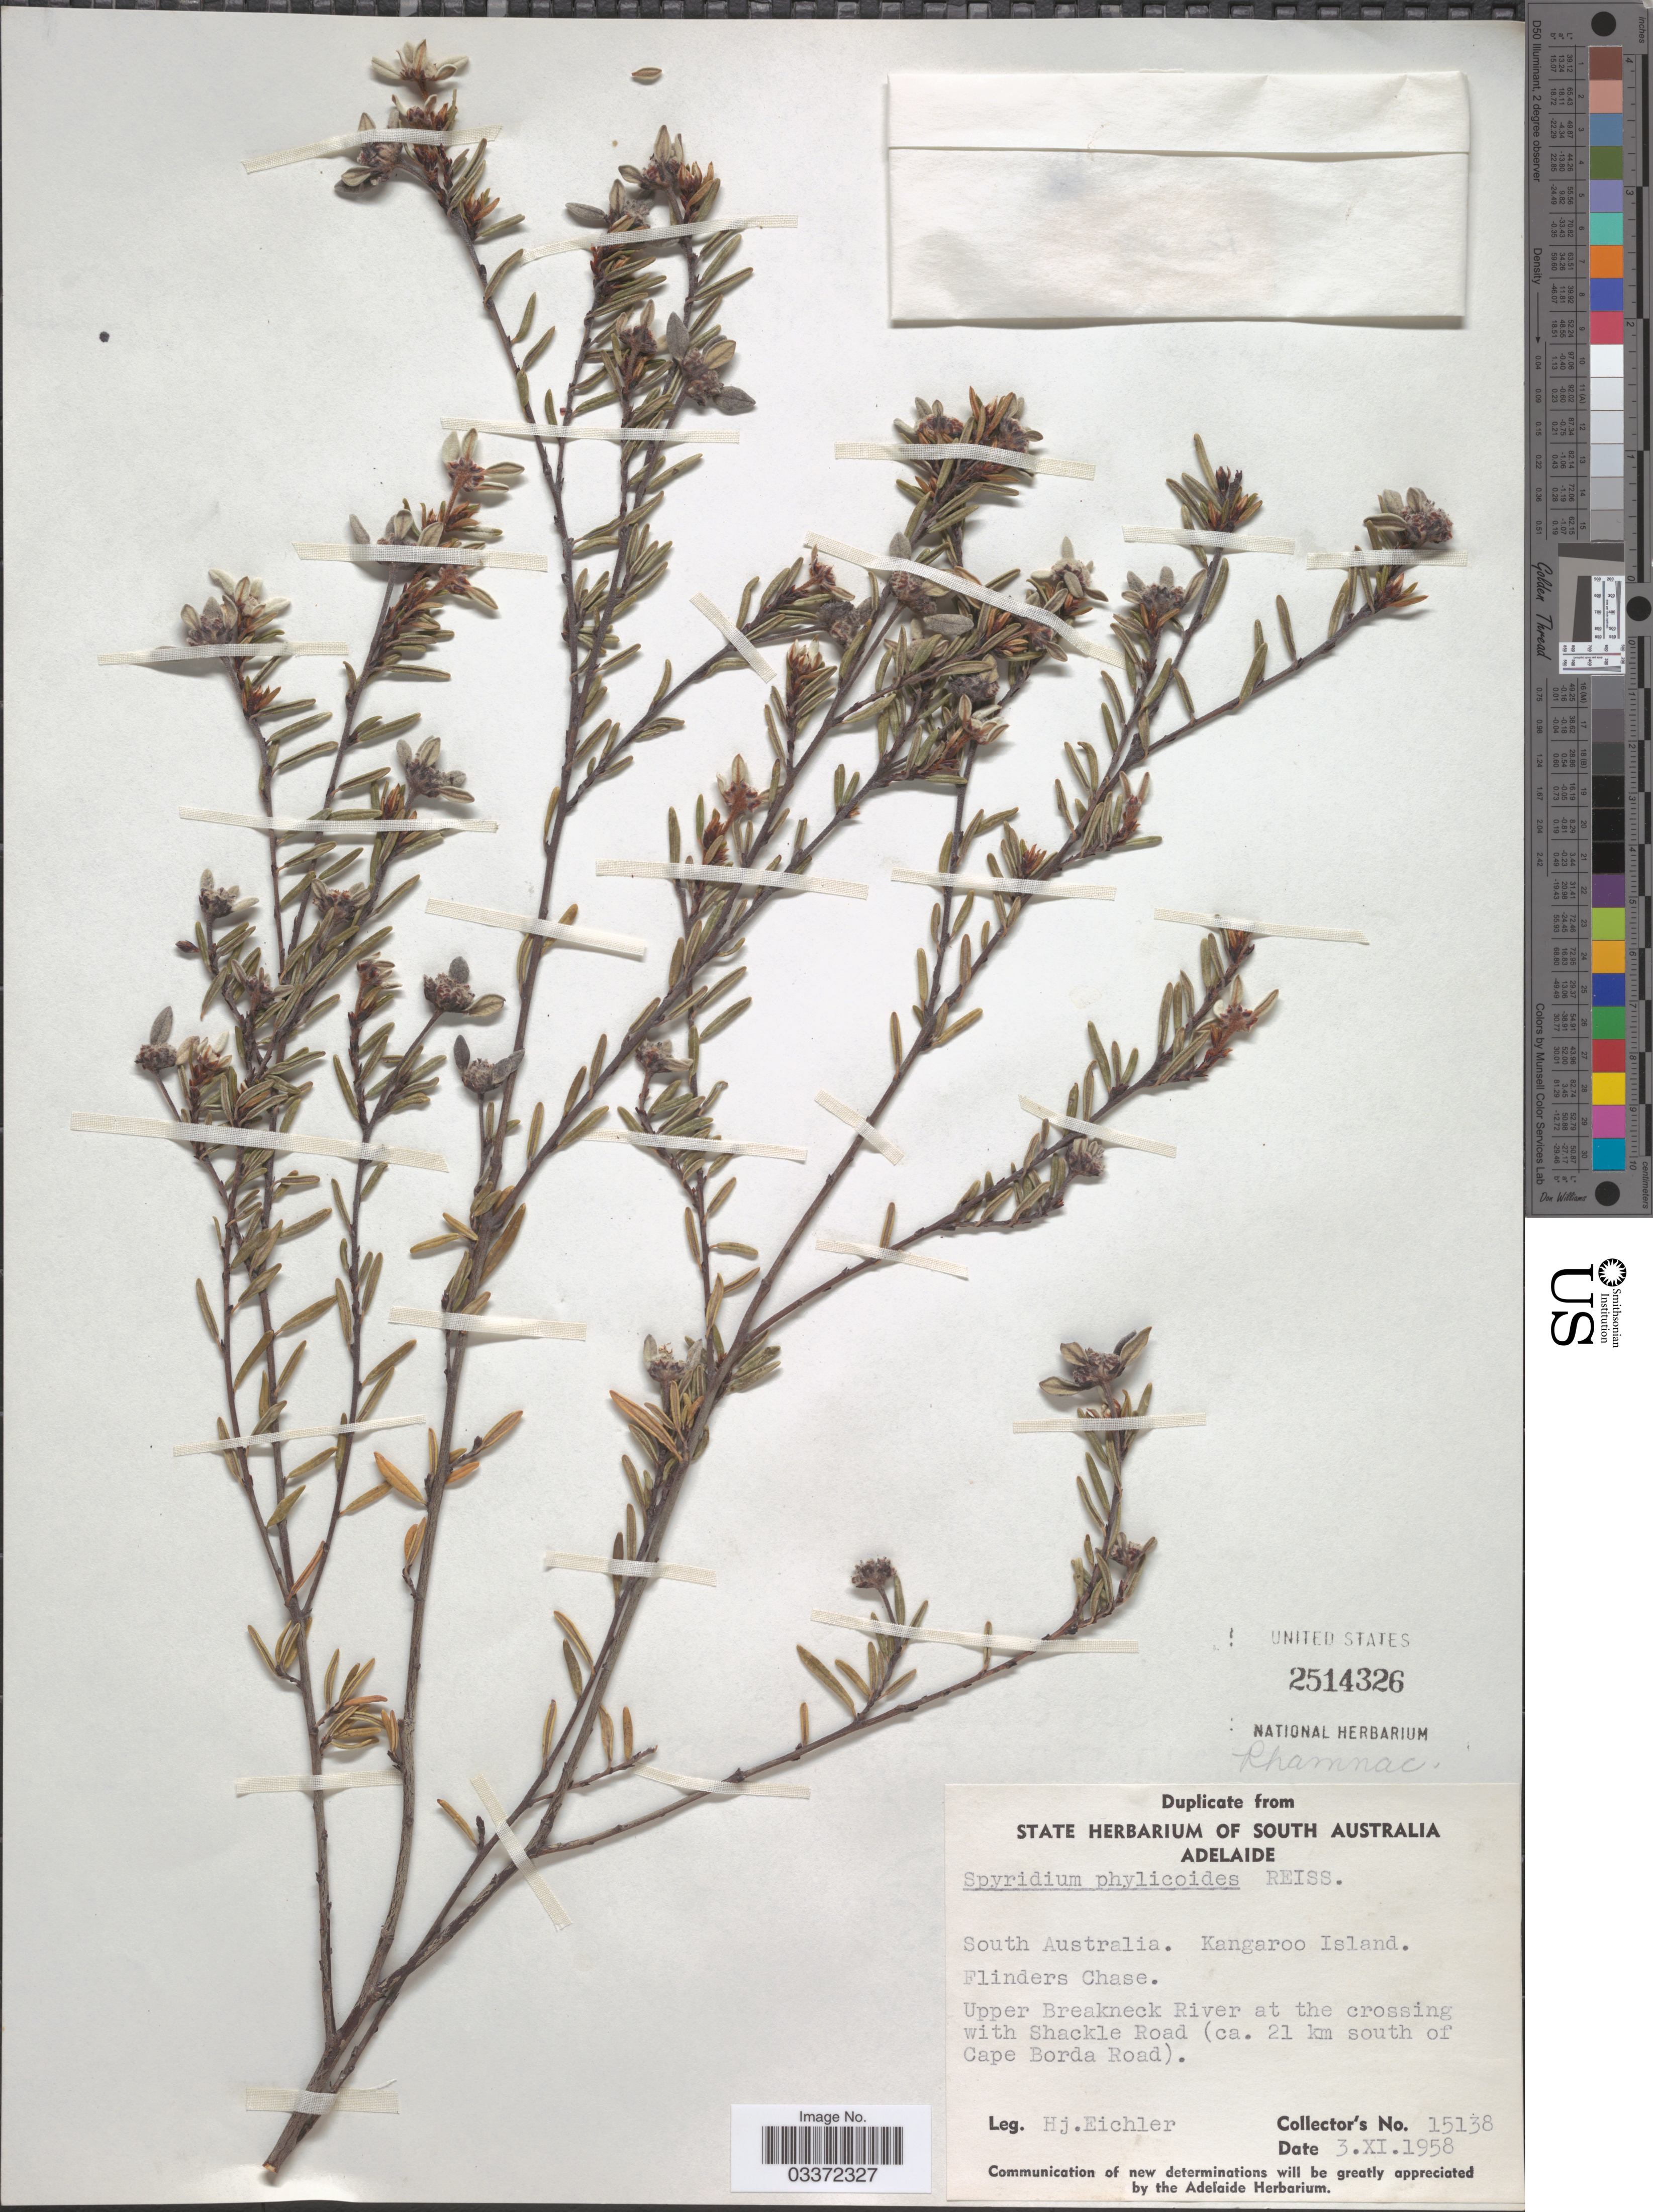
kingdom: Plantae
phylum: Tracheophyta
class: Magnoliopsida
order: Rosales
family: Rhamnaceae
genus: Spyridium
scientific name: Spyridium phylicoides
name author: Reissek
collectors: H. Eichler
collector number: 15138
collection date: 1958-10-03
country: Australia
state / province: South Australia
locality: Kangaroo Island, Flinders Chase. Upper Breakneck River at the crossing with Shackle Road (ca. 21 km south of Cape Borda Road).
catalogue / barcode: US 2514326